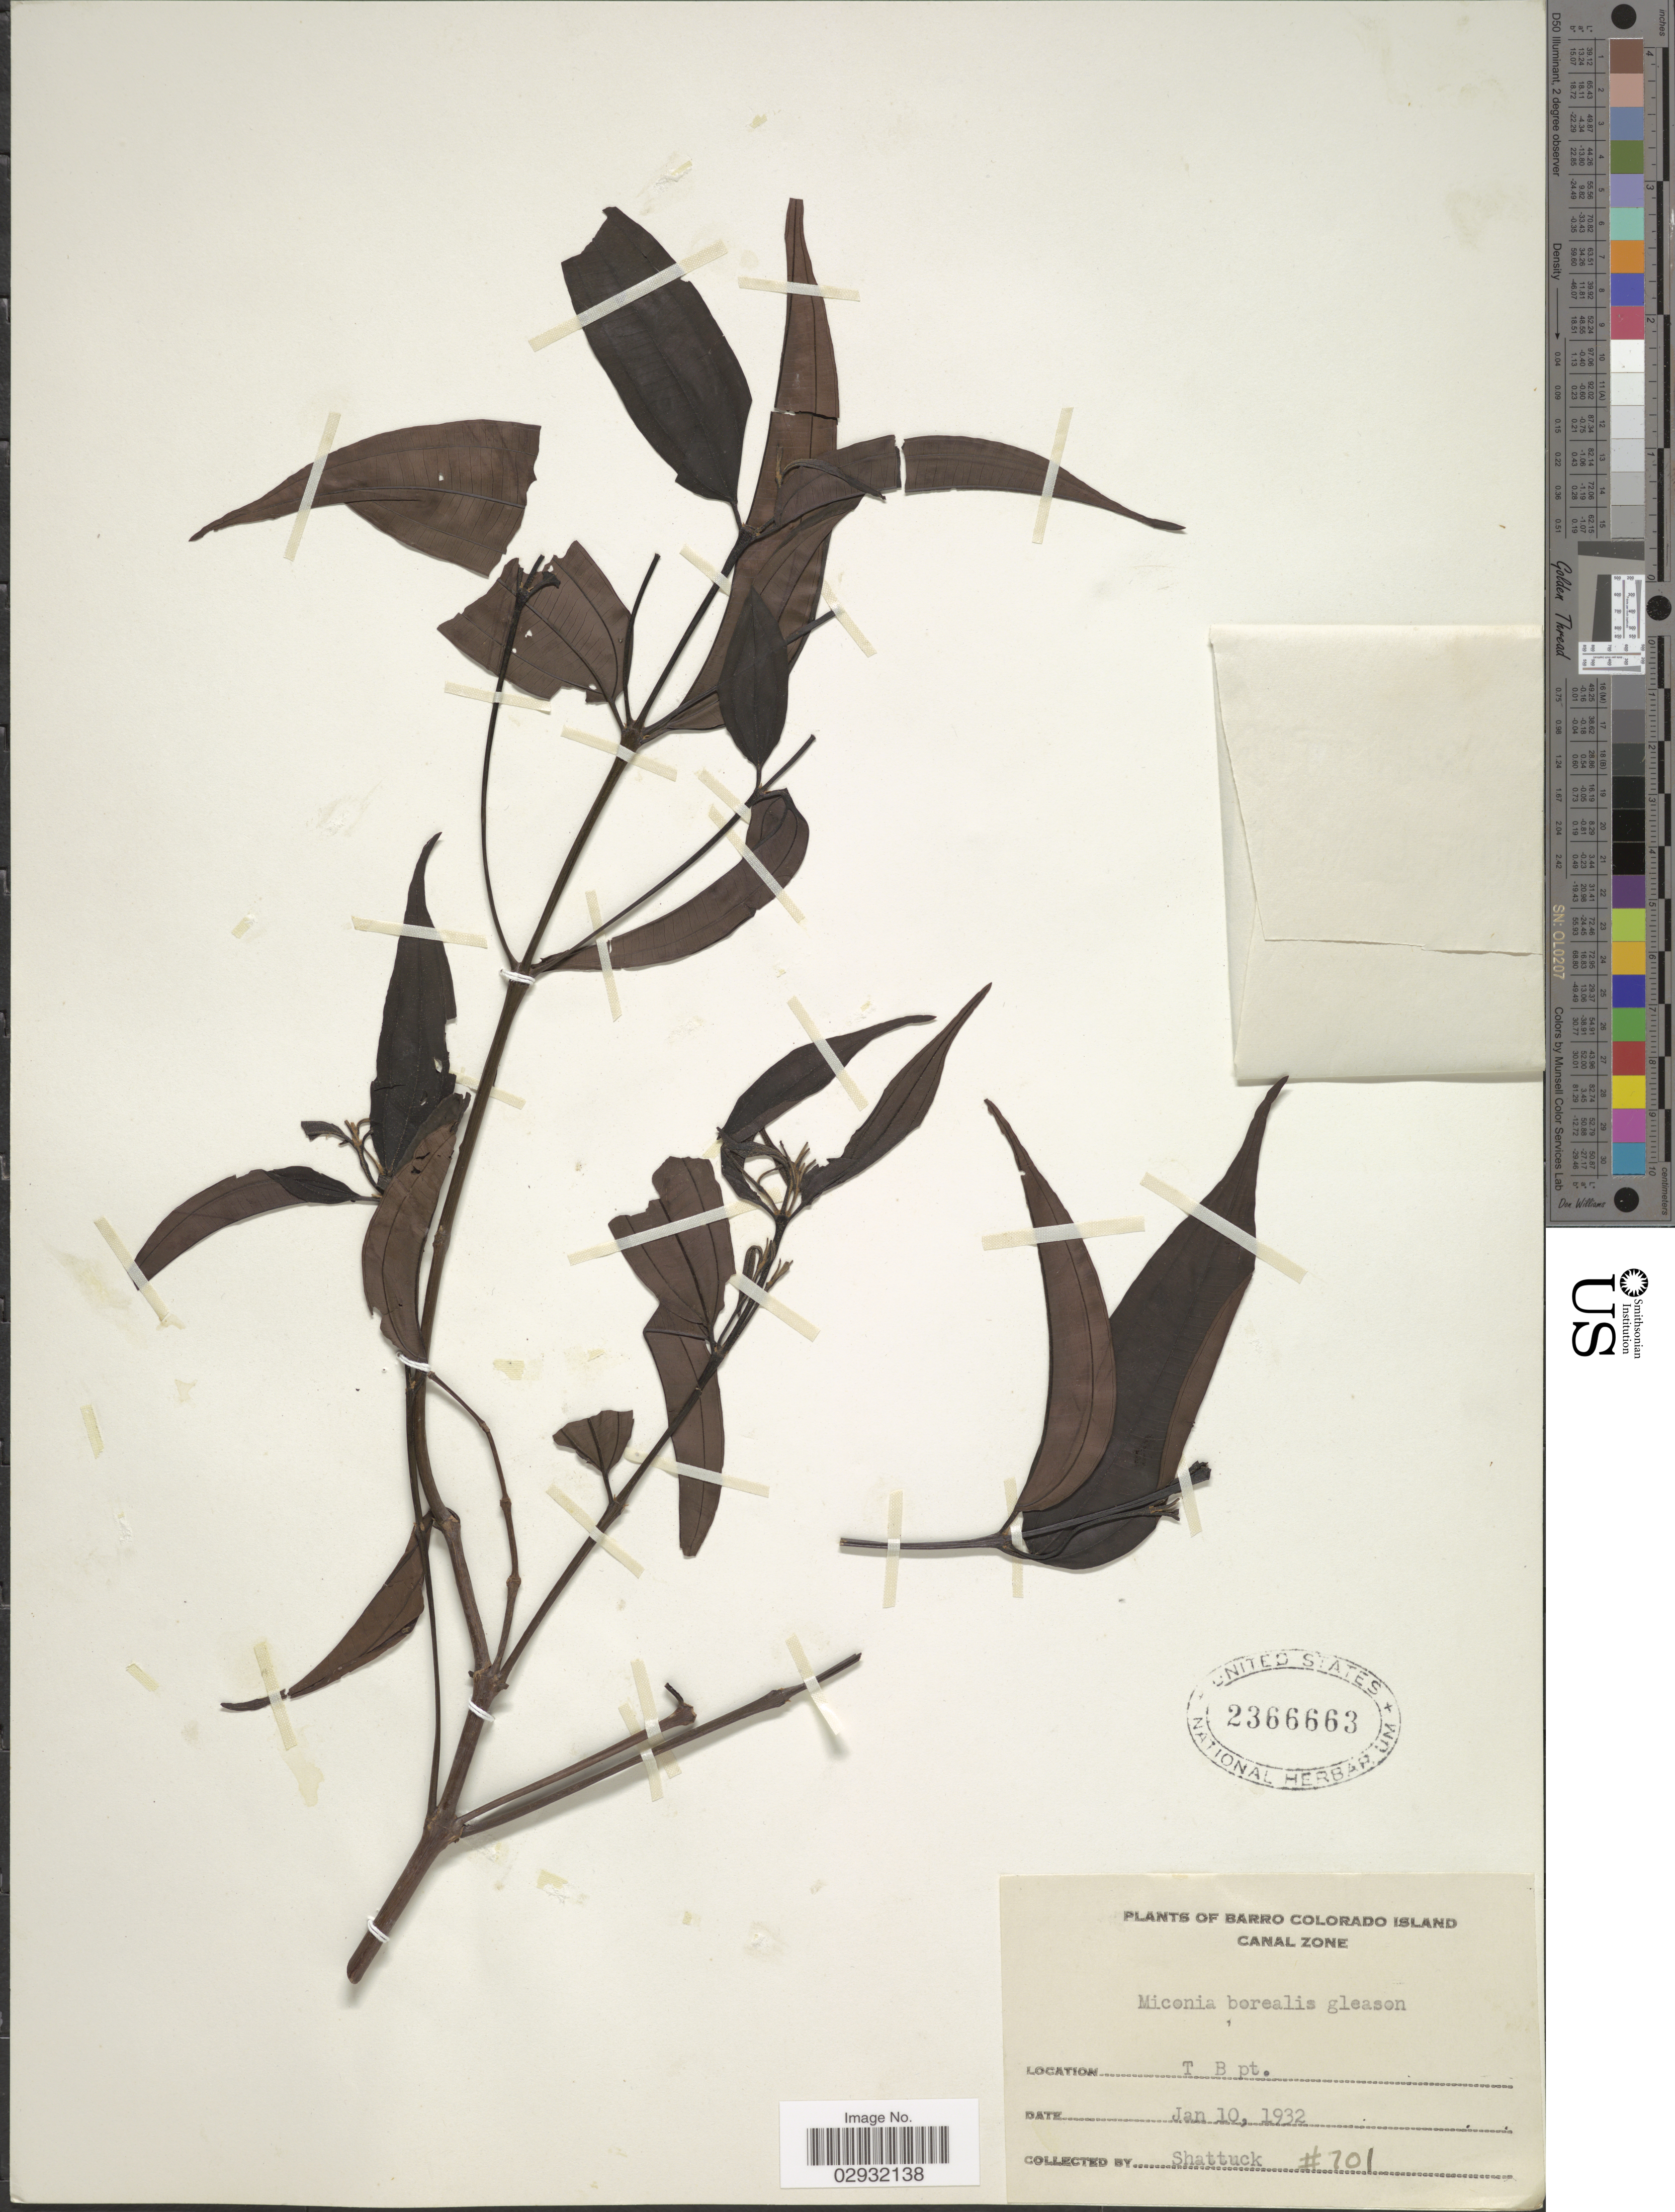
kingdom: Plantae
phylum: Tracheophyta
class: Magnoliopsida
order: Myrtales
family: Melastomataceae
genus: Miconia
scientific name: Miconia borealis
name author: Gleason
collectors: Shattuck, --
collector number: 701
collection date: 1932-01-10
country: Panama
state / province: Panamá Oeste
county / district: Canal Zone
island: Barro Colorado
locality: Barro Colorado Island, Canal Zone, T B pt.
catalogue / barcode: US 2366663